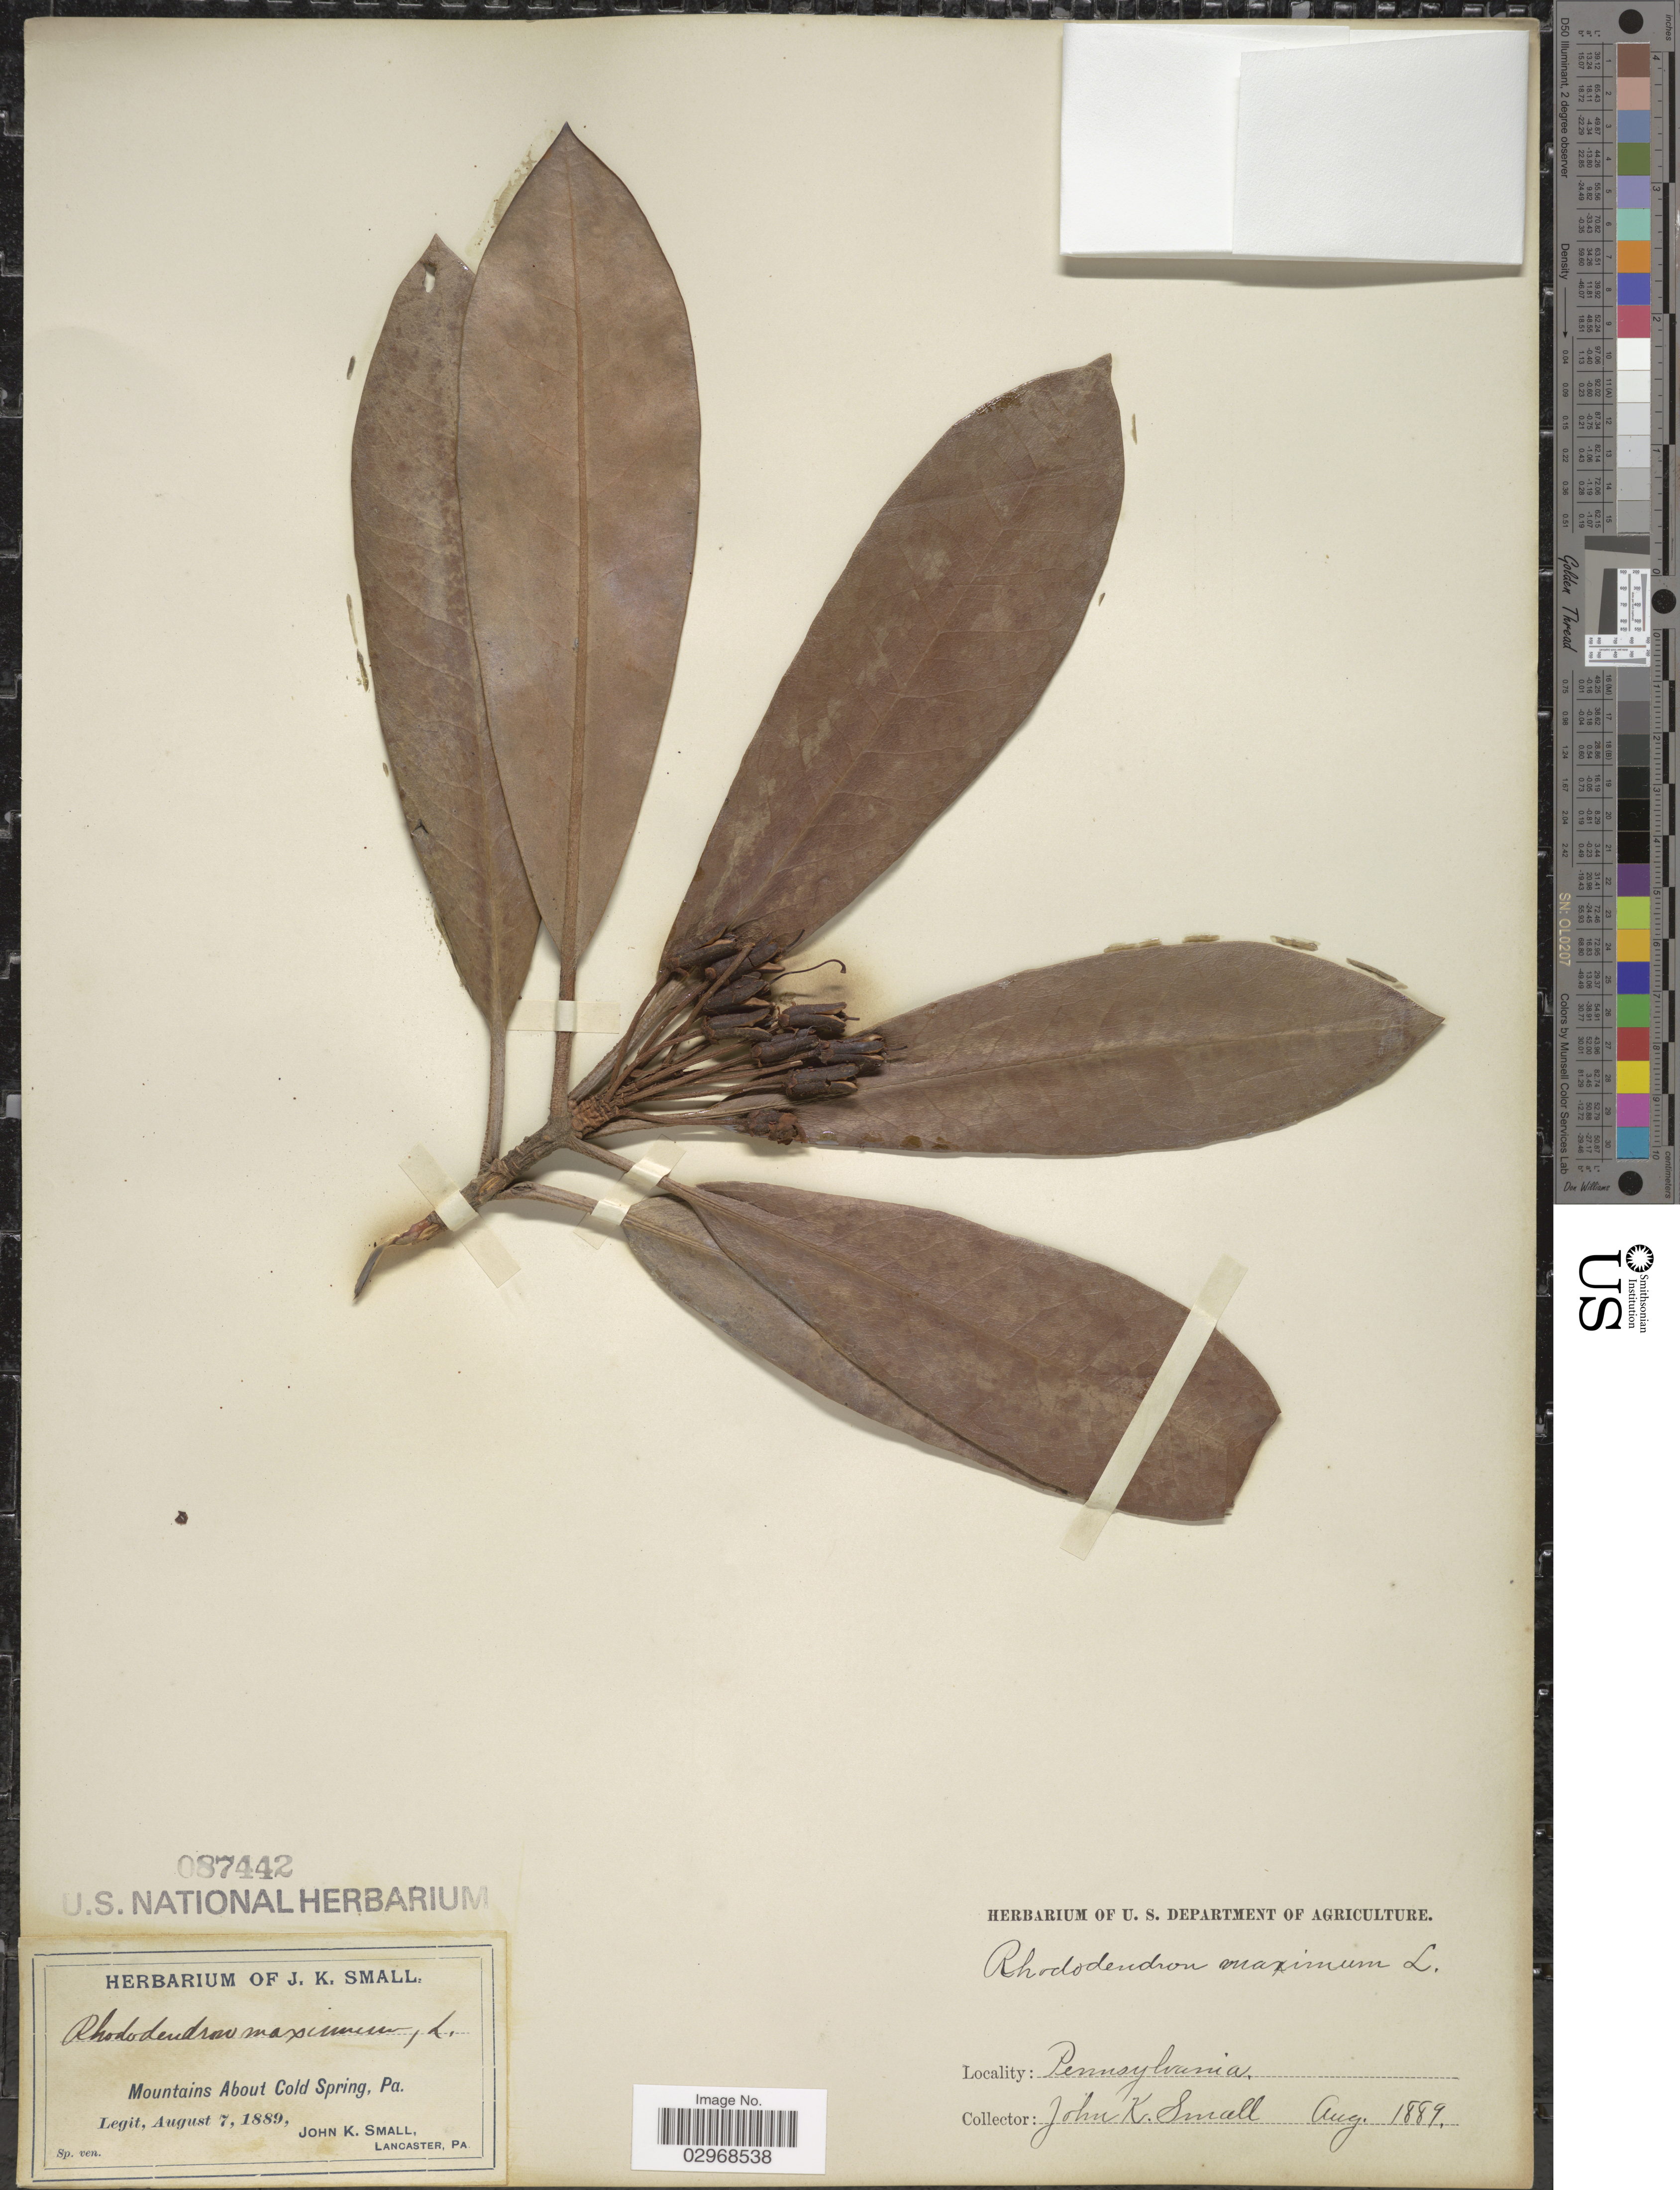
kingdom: Plantae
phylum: Tracheophyta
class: Magnoliopsida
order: Ericales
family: Ericaceae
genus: Rhododendron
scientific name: Rhododendron maximum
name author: L.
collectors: J. K. Small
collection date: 1889-08-07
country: United States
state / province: Pennsylvania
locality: Mountains About Cold Spring.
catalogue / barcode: US 87442